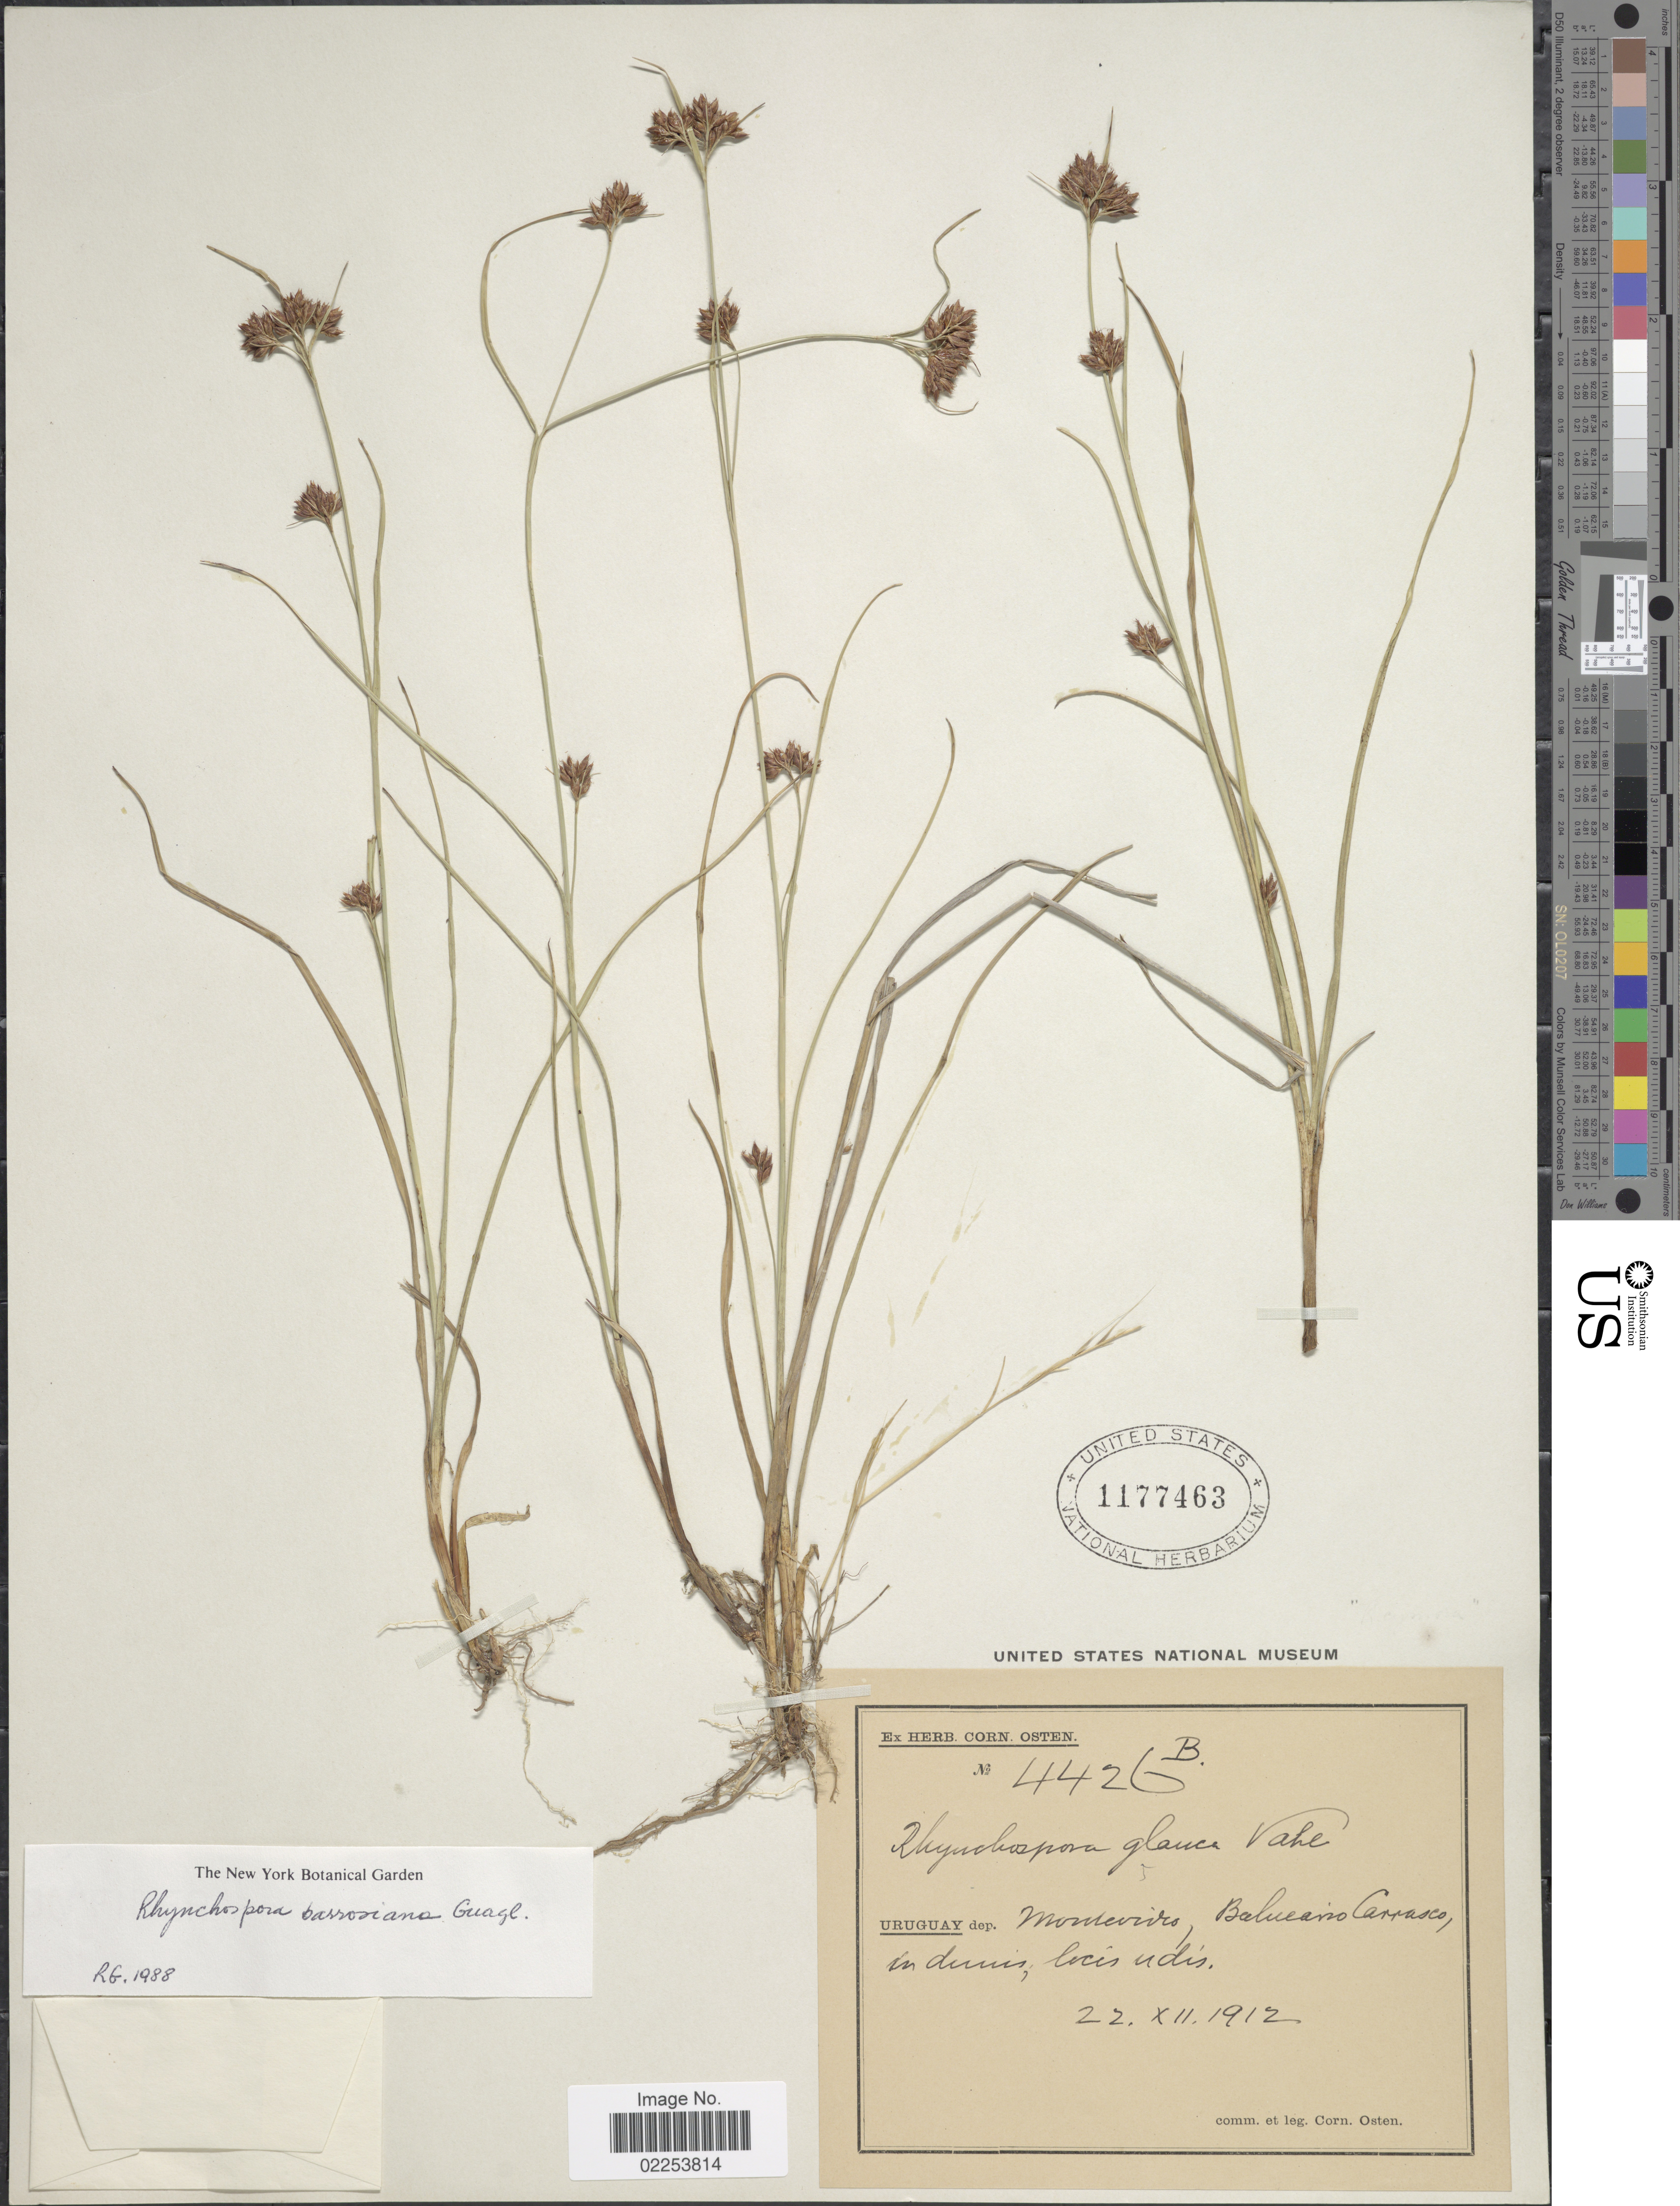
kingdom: Plantae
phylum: Tracheophyta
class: Liliopsida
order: Poales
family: Cyperaceae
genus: Rhynchospora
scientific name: Rhynchospora barrosiana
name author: Guagl.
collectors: C. Osten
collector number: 4426B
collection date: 1912-12-22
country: Uruguay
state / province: Montevideo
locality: Balneario Carrasco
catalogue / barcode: US 1177463